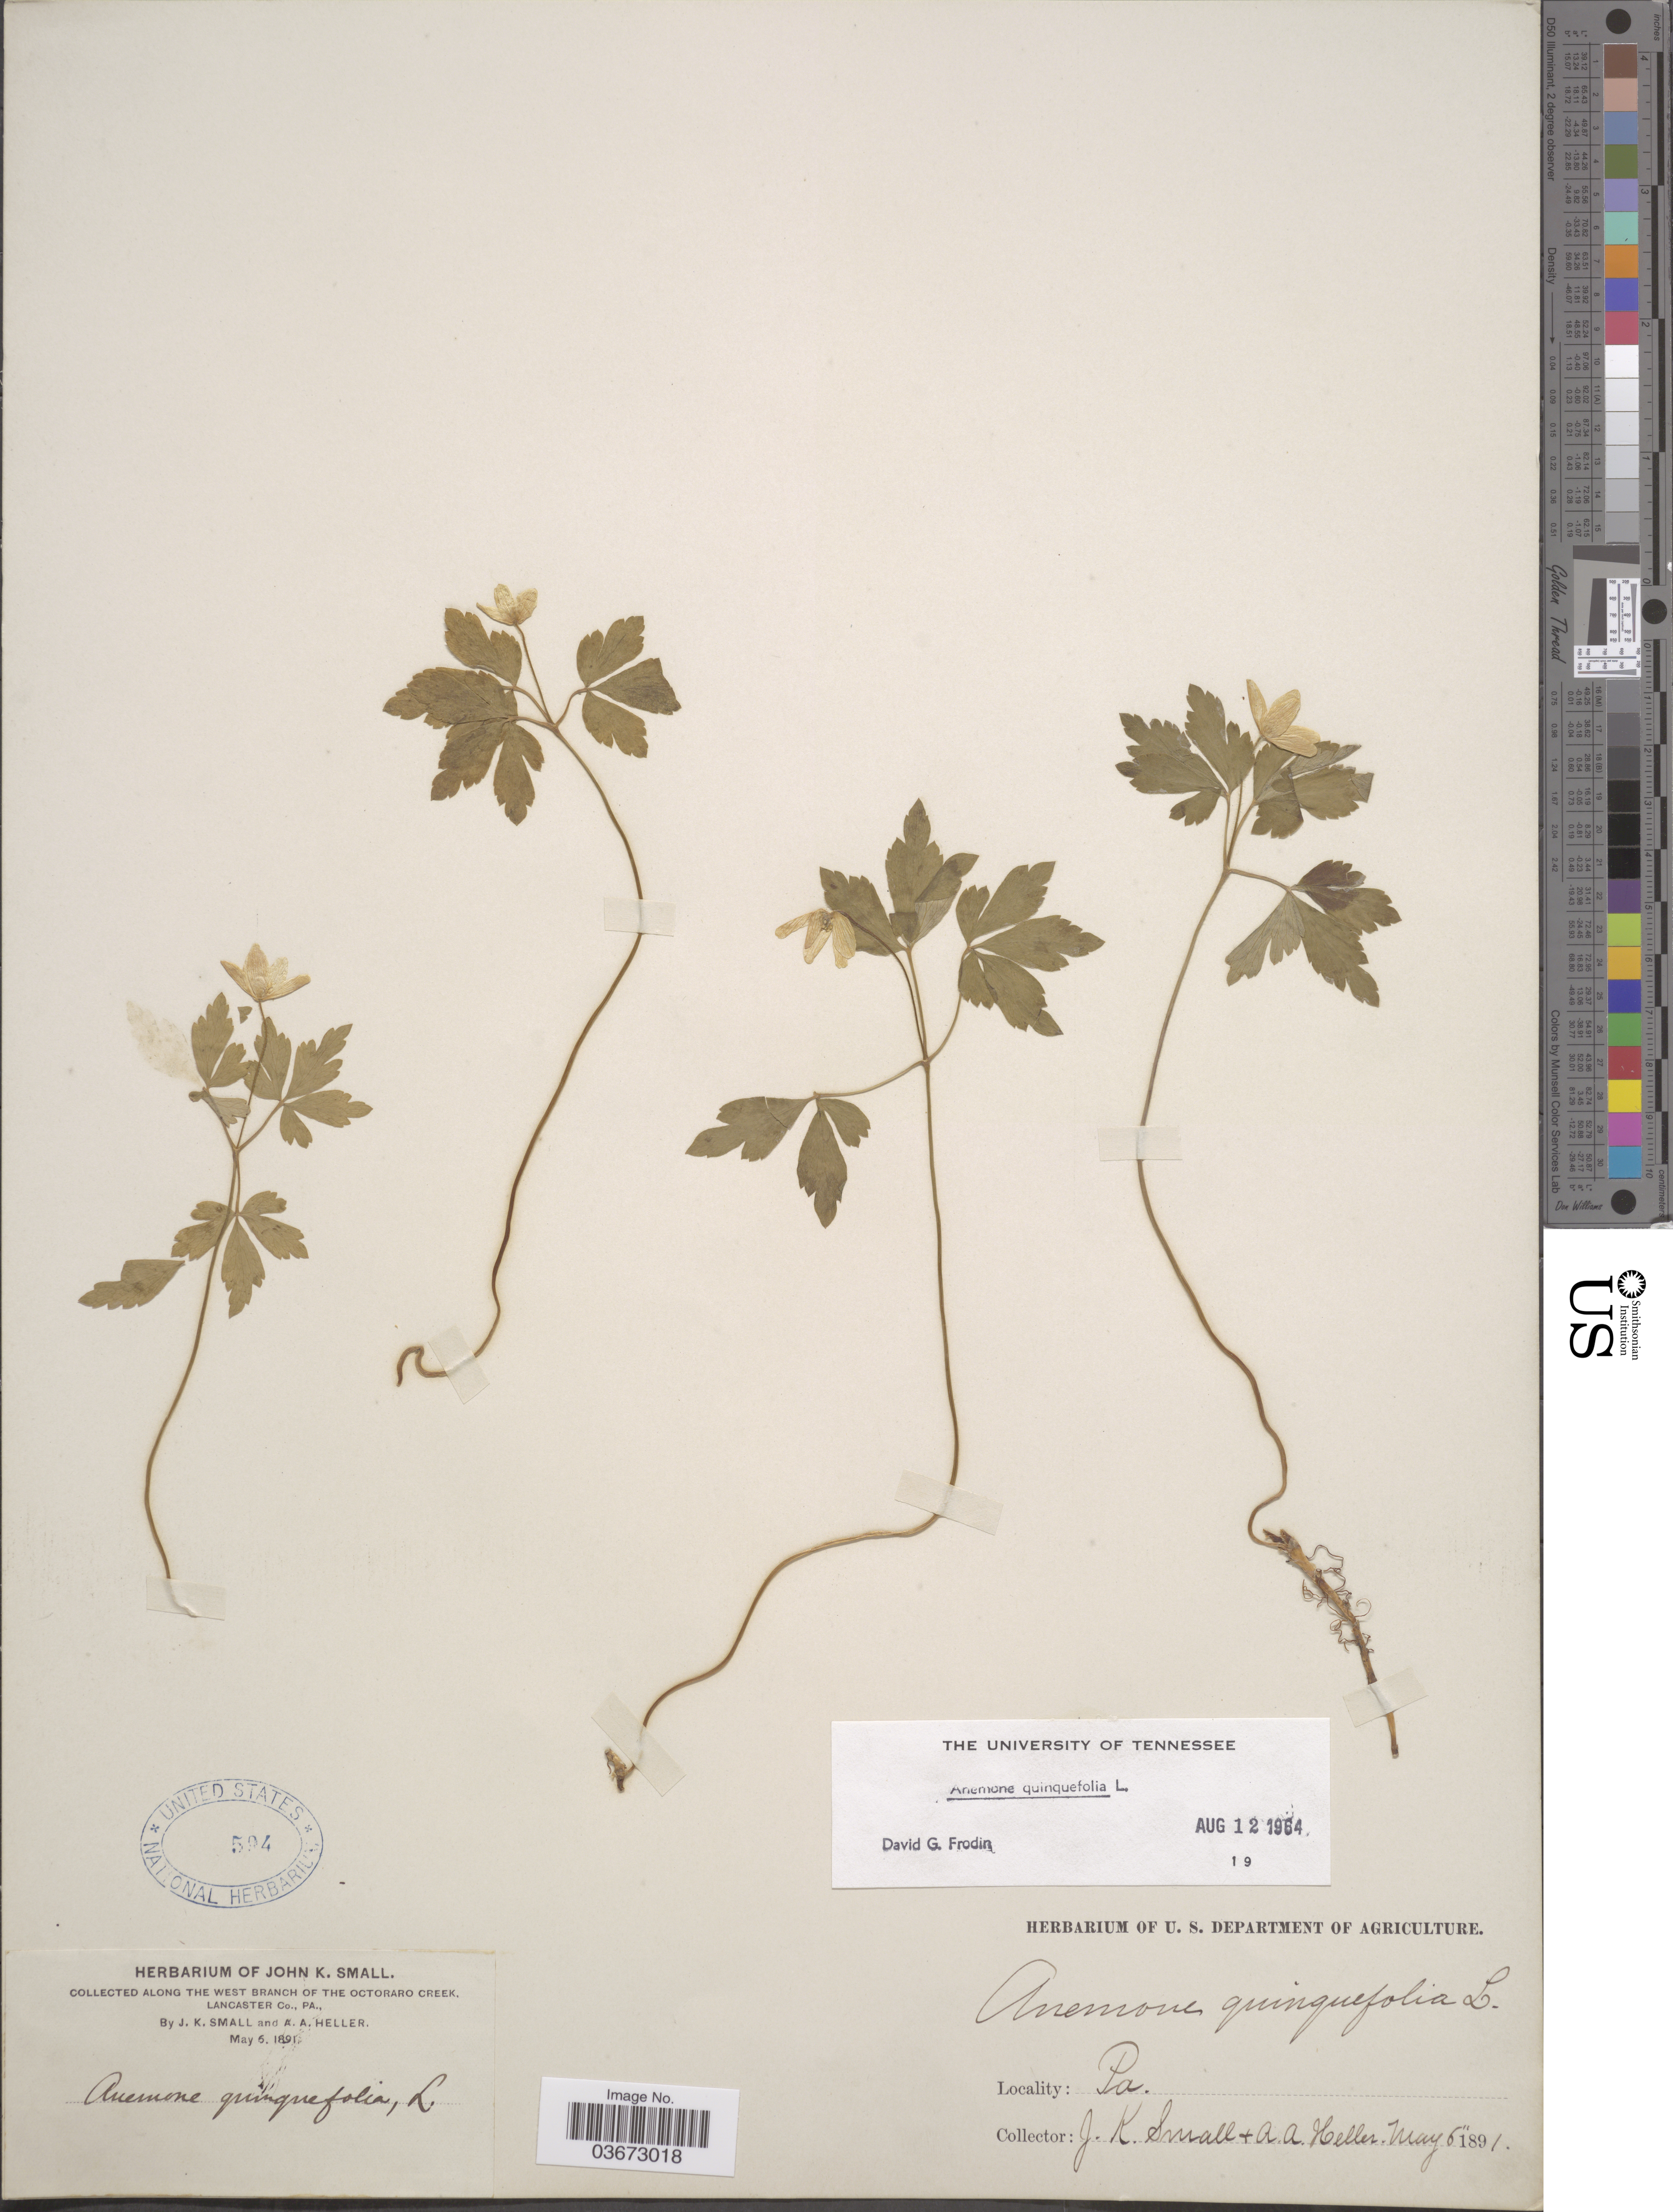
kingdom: Plantae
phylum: Tracheophyta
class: Magnoliopsida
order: Ranunculales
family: Ranunculaceae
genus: Anemone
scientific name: Anemone quinquefolia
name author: L.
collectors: J. K. Small & A. A. Heller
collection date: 1891-05-06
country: United States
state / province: Pennsylvania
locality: Along the West branch of the Octoraro Creek, Lancaster Co.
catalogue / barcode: US 594